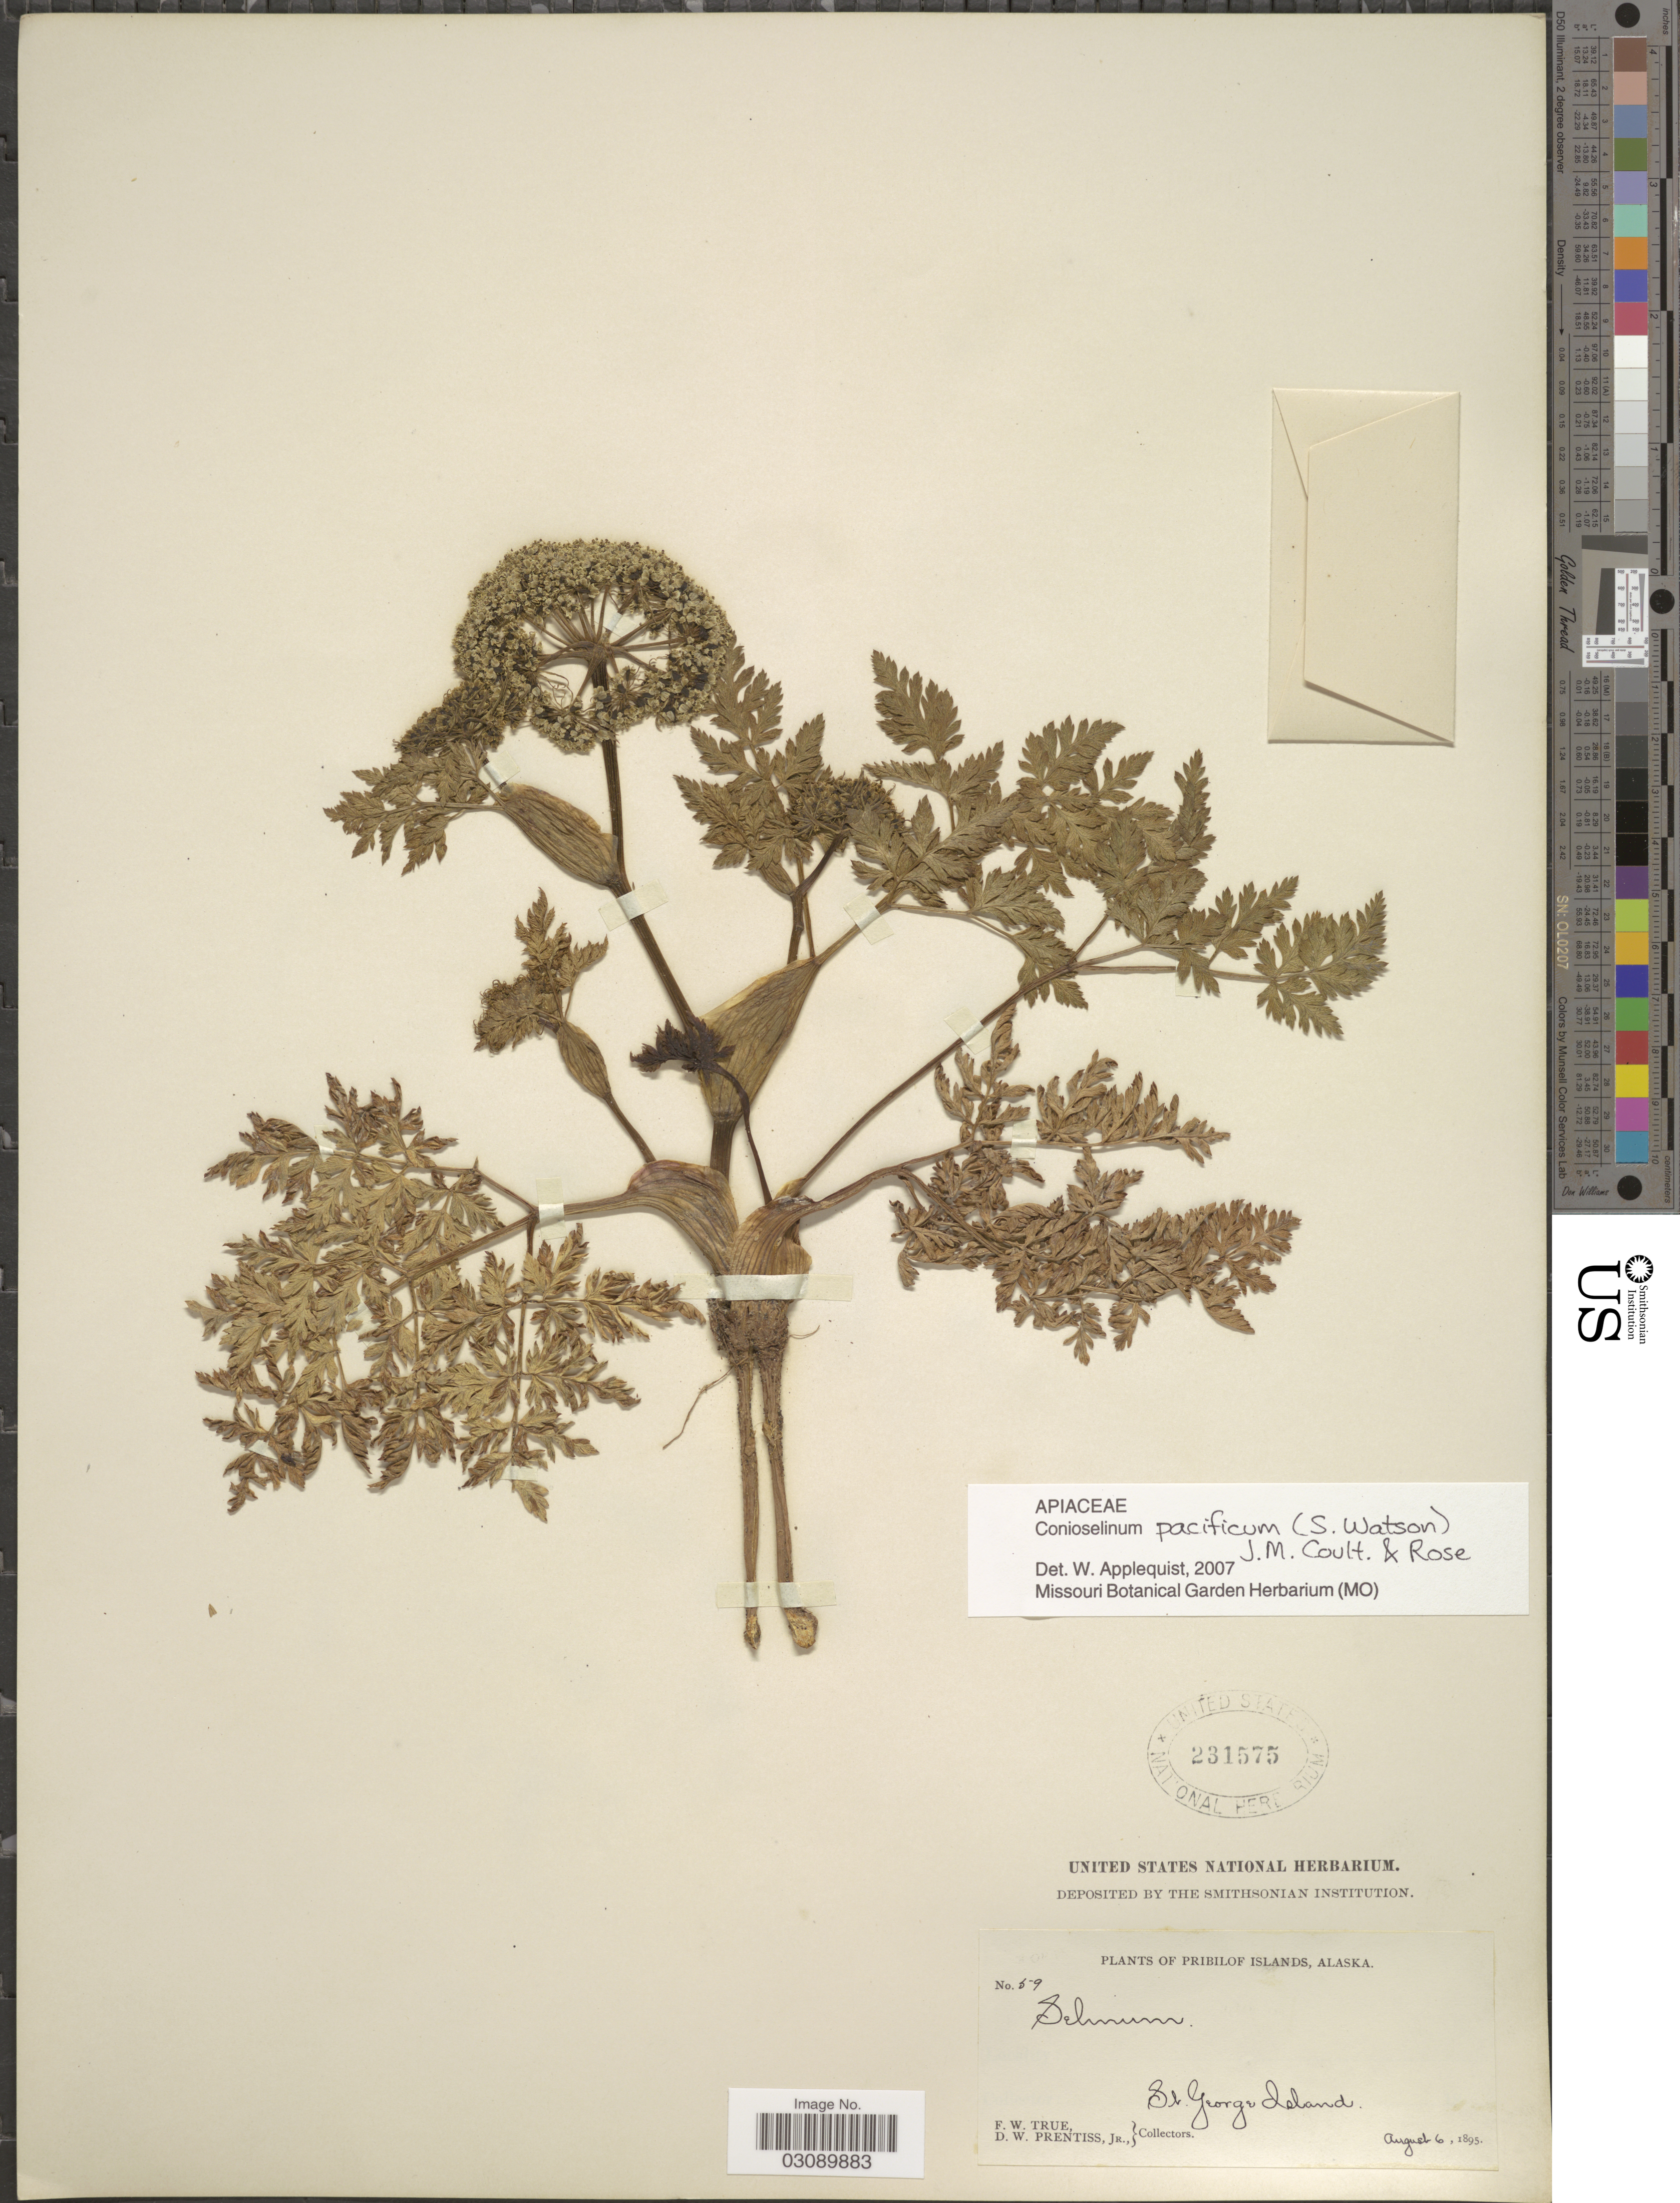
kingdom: Plantae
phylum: Tracheophyta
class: Magnoliopsida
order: Apiales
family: Apiaceae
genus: Conioselinum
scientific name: Conioselinum pacificum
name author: (S. Watson) J.M. Coult. & Rose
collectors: F. True & D. Prentiss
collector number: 59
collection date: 1895-08-06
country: United States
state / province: Alaska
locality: Pribilof Islands. St. George Island.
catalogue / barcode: US 231575